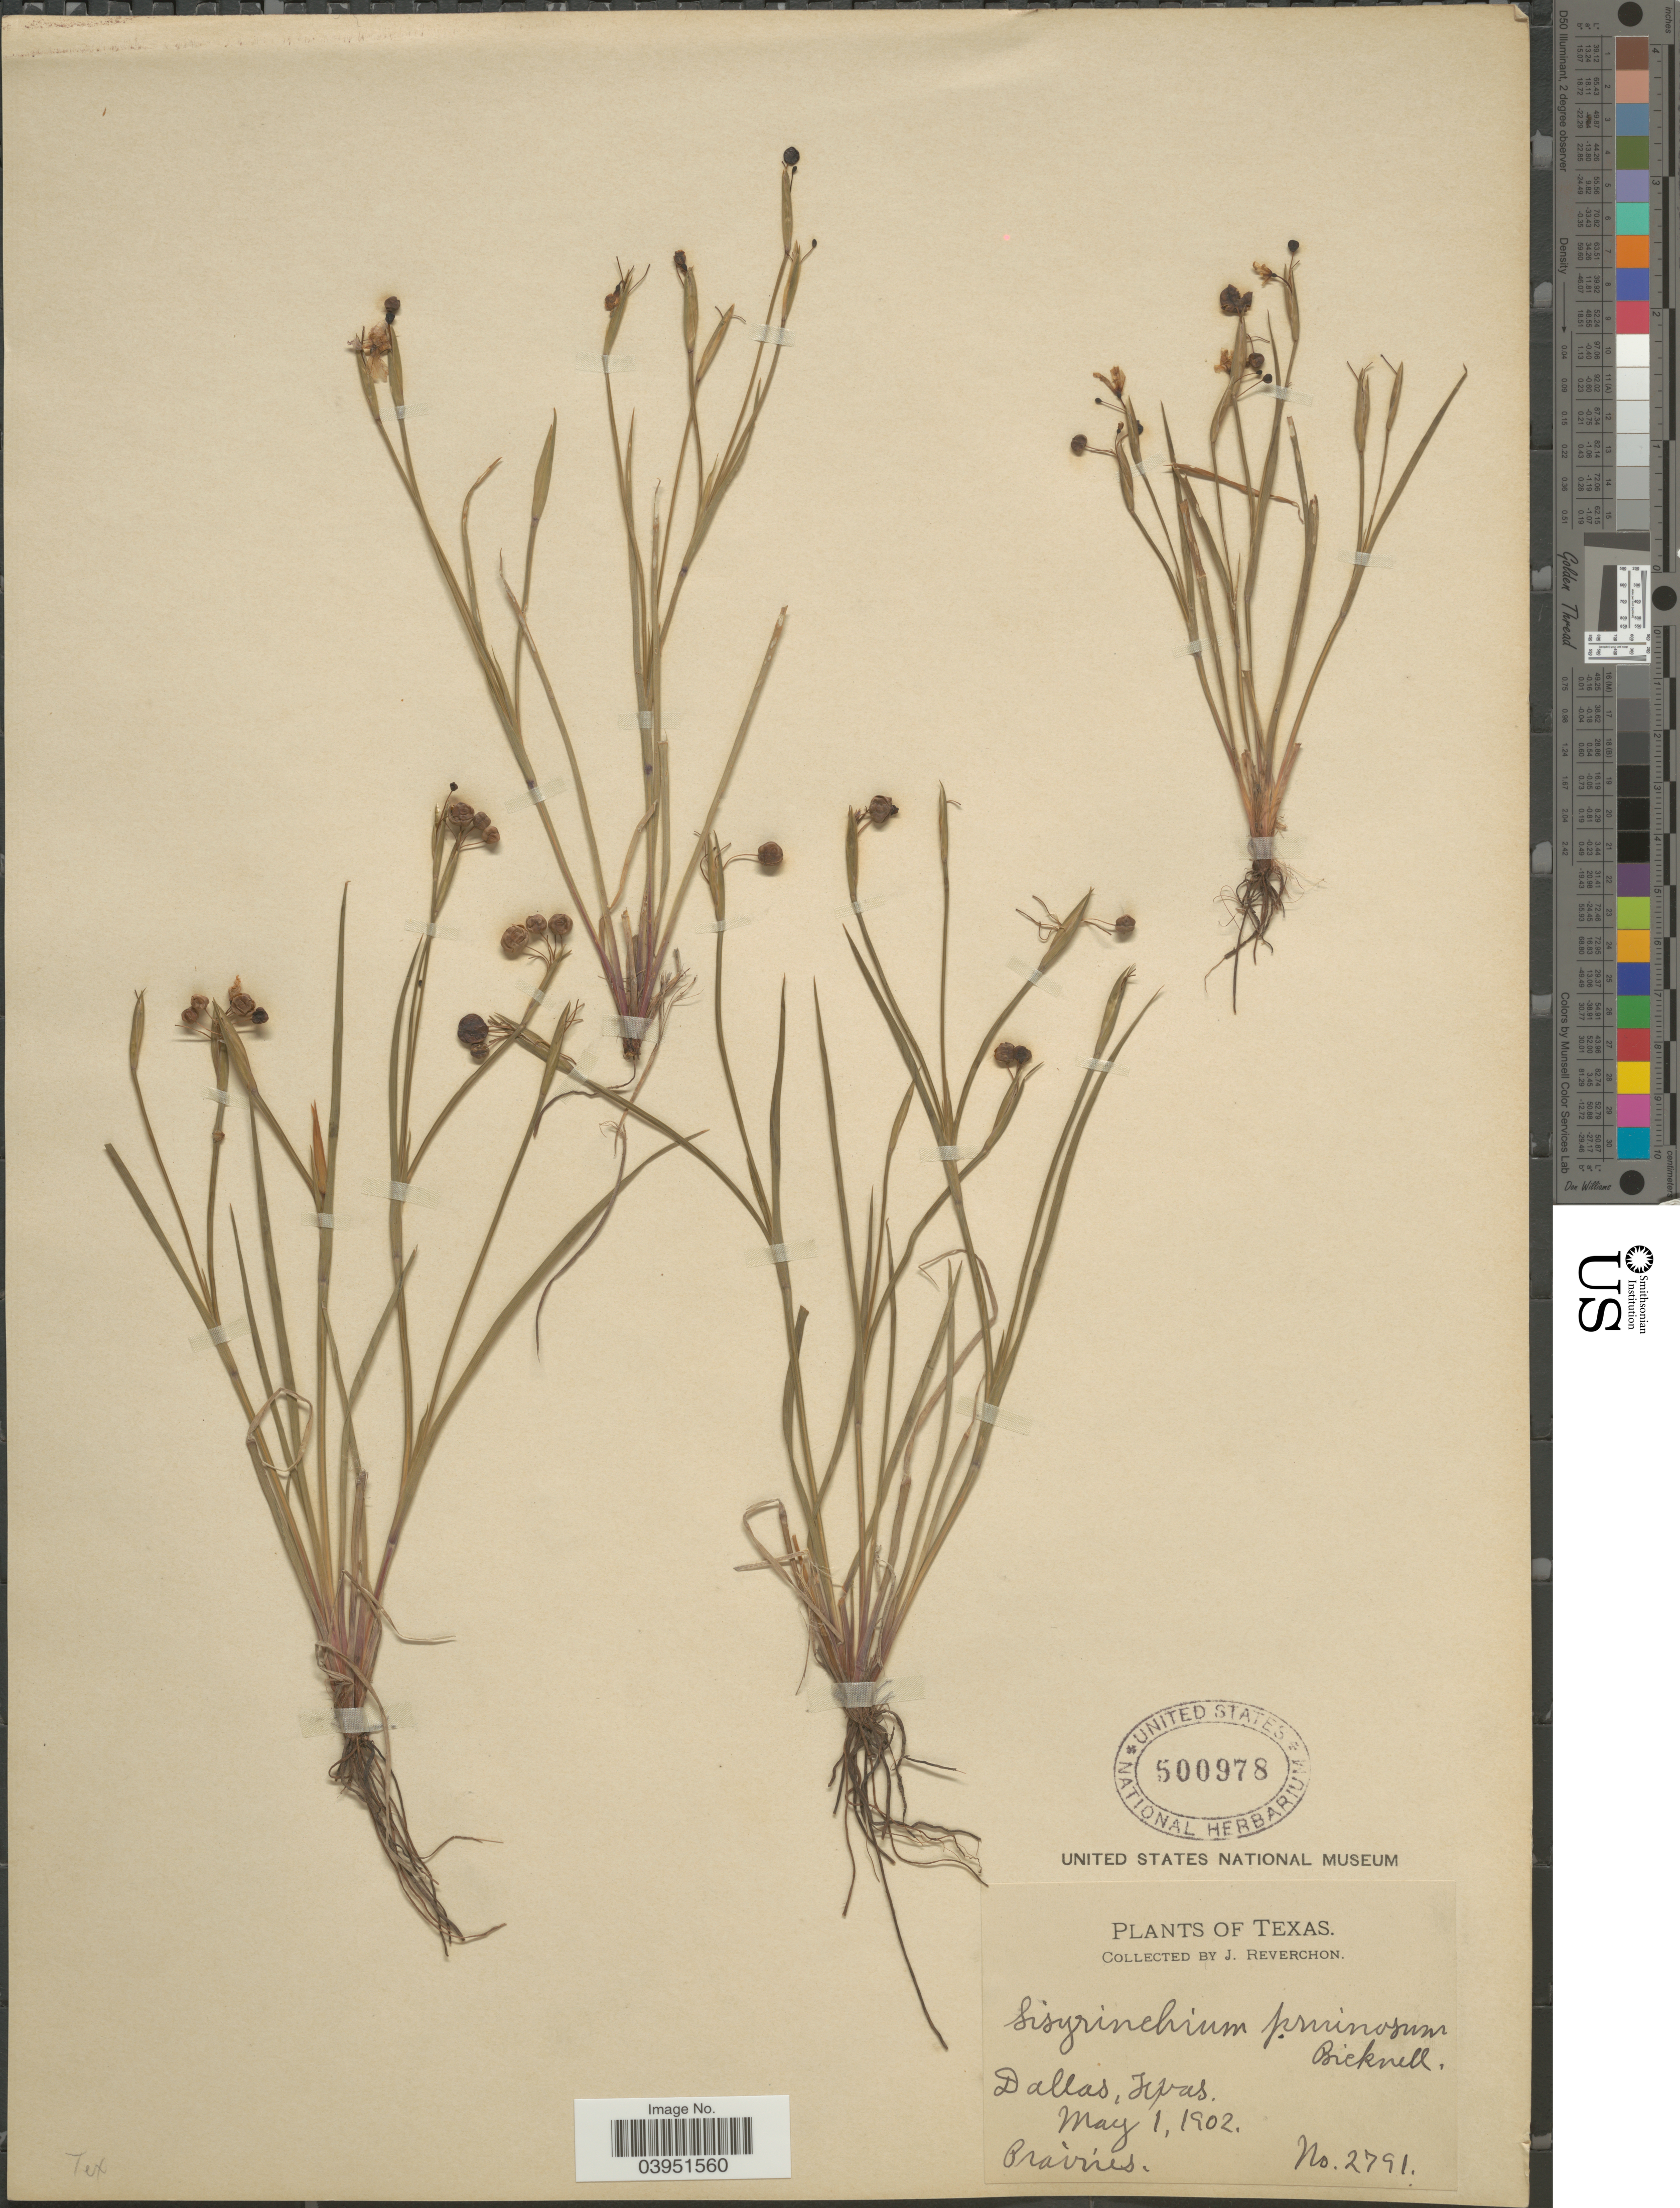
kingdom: Plantae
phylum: Tracheophyta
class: Liliopsida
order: Asparagales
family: Iridaceae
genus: Sisyrinchium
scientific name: Sisyrinchium pruinosum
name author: E.P. Bicknell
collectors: J. Reverchon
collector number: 2791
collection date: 1902-05-01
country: United States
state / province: Texas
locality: Dallas.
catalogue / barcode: US 500978